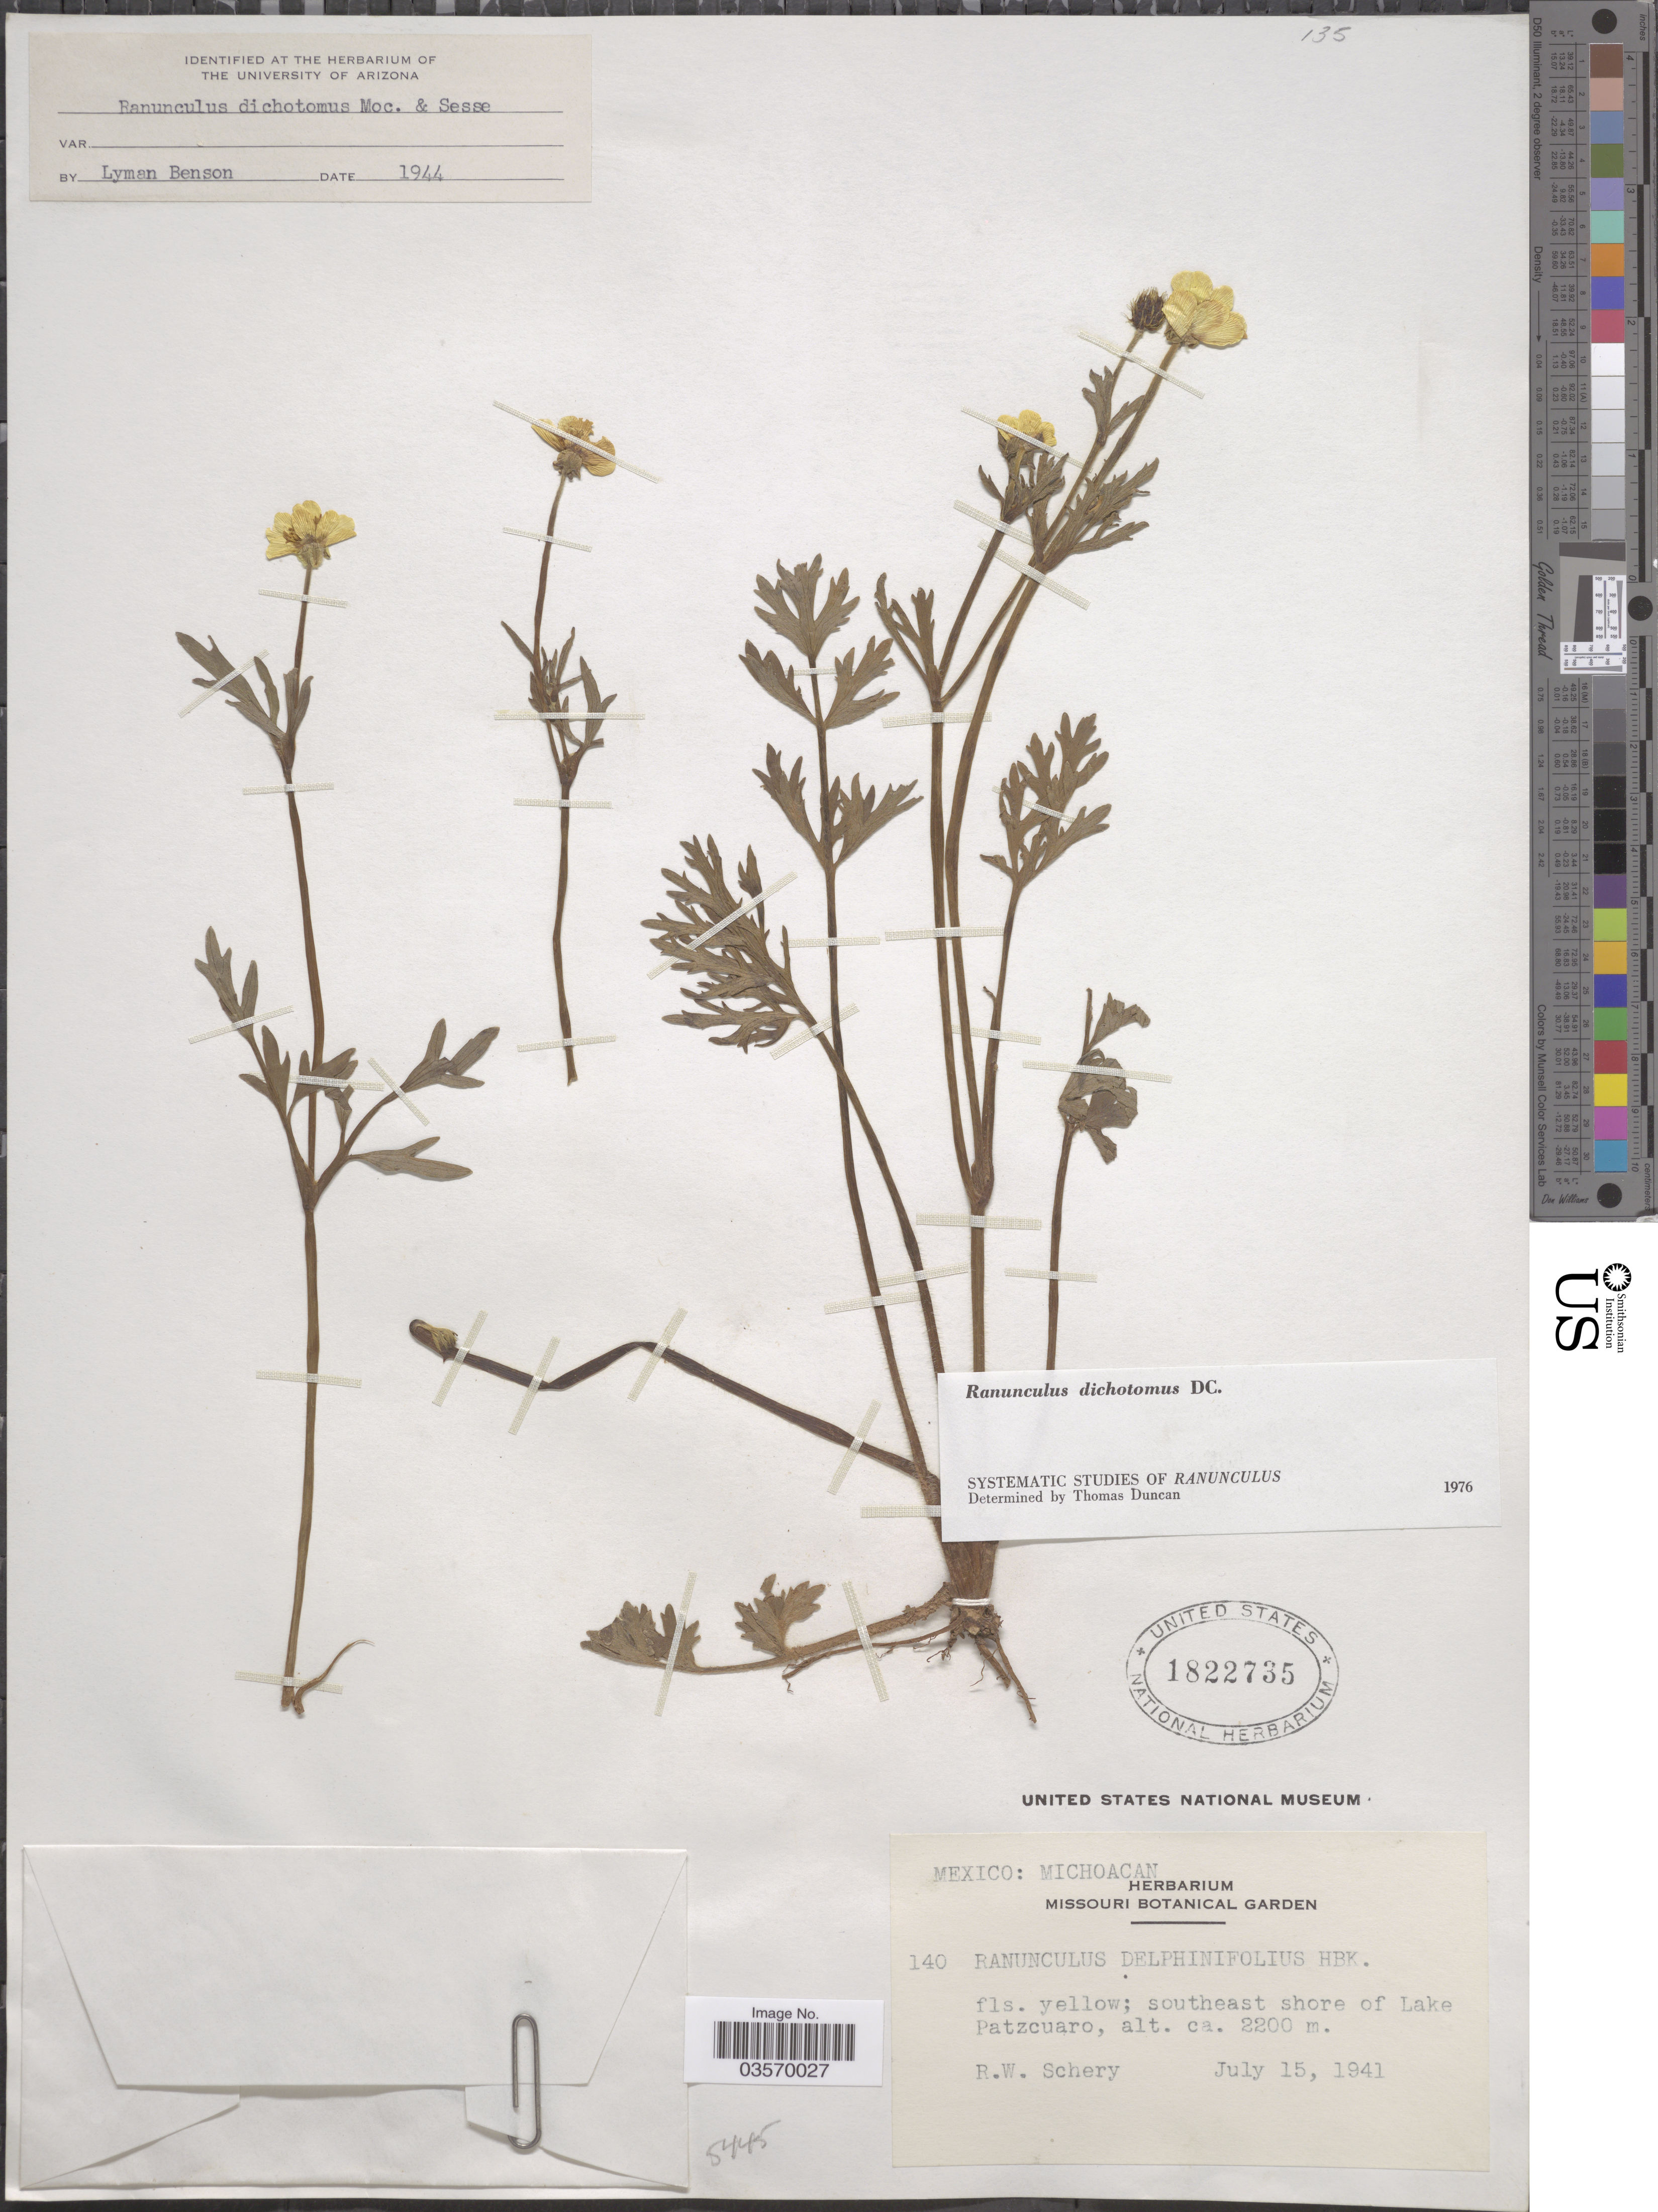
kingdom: Plantae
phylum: Tracheophyta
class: Magnoliopsida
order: Ranunculales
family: Ranunculaceae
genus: Ranunculus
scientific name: Ranunculus dichotomus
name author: Moc. & Sessé ex DC.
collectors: R. W. Schery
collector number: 140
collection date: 1941-07-15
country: Mexico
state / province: Michoacán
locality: Southeast shore of Lake Patzcuaro.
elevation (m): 2200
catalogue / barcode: US 1822735